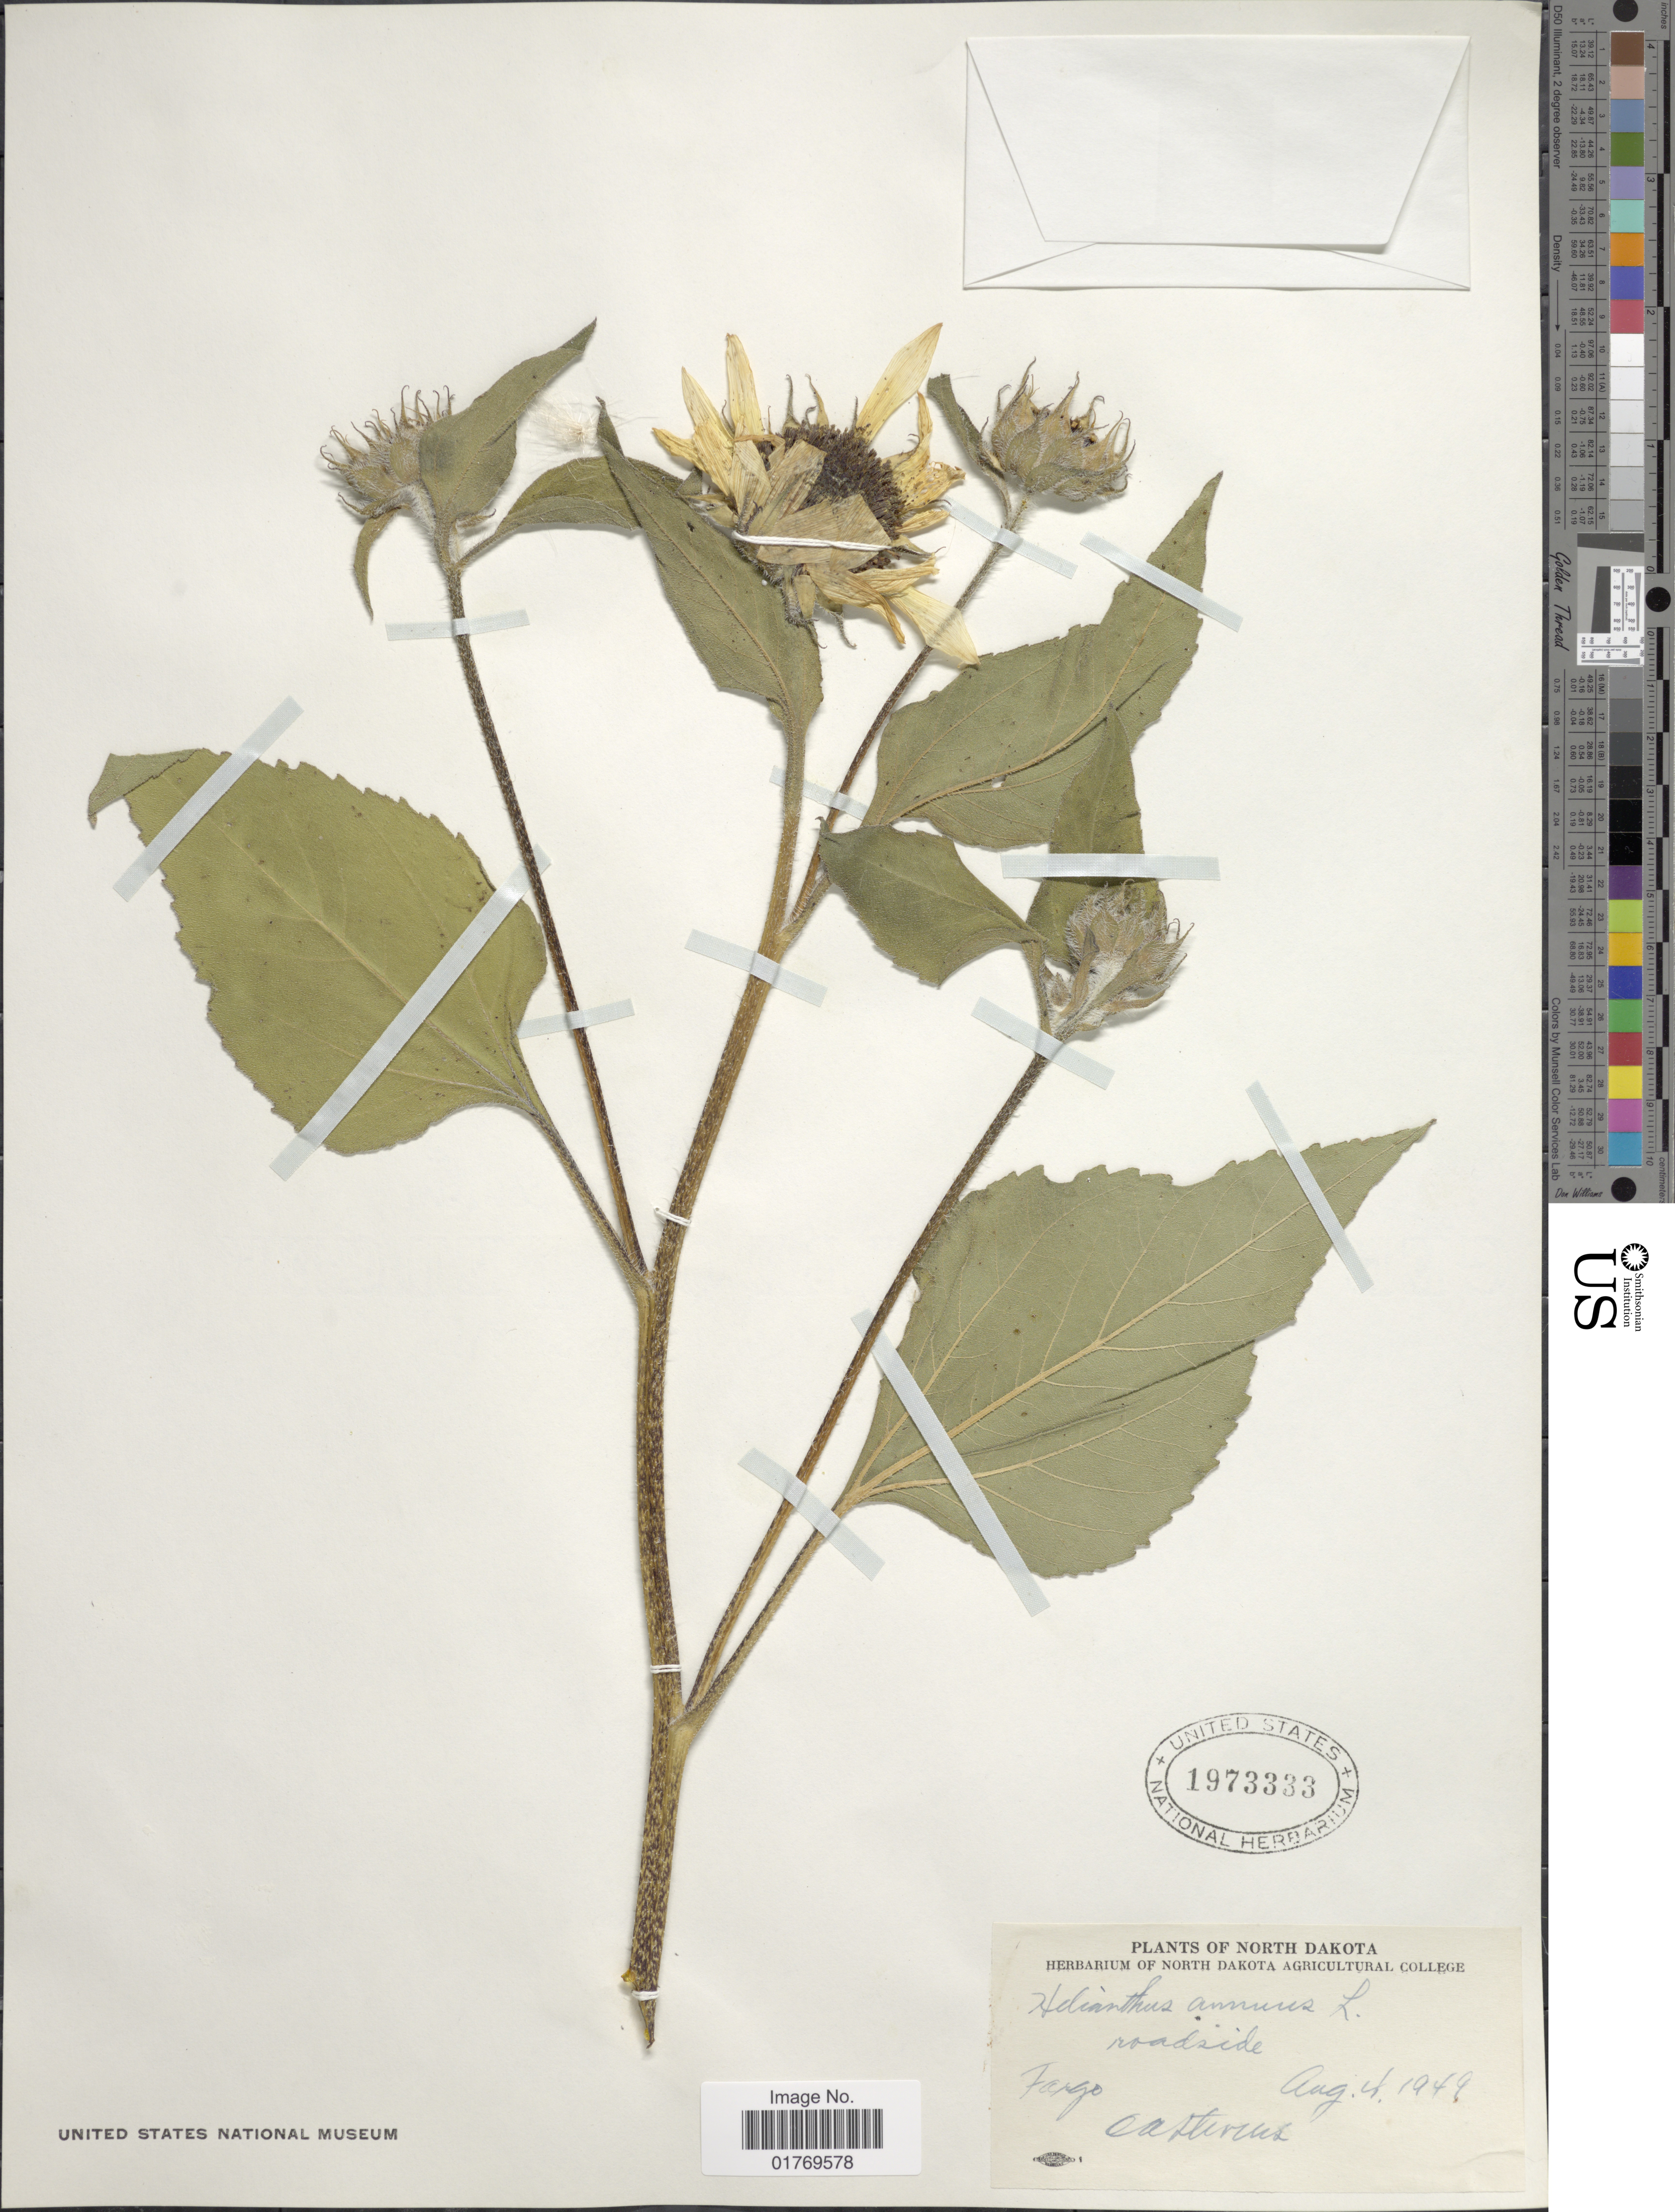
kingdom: Plantae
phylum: Tracheophyta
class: Magnoliopsida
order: Asterales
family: Asteraceae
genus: Helianthus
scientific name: Helianthus annuus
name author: L.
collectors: C. Sterns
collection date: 1949-08-04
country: United States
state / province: North Dakota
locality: Roadside, Fargo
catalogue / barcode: US 1973333